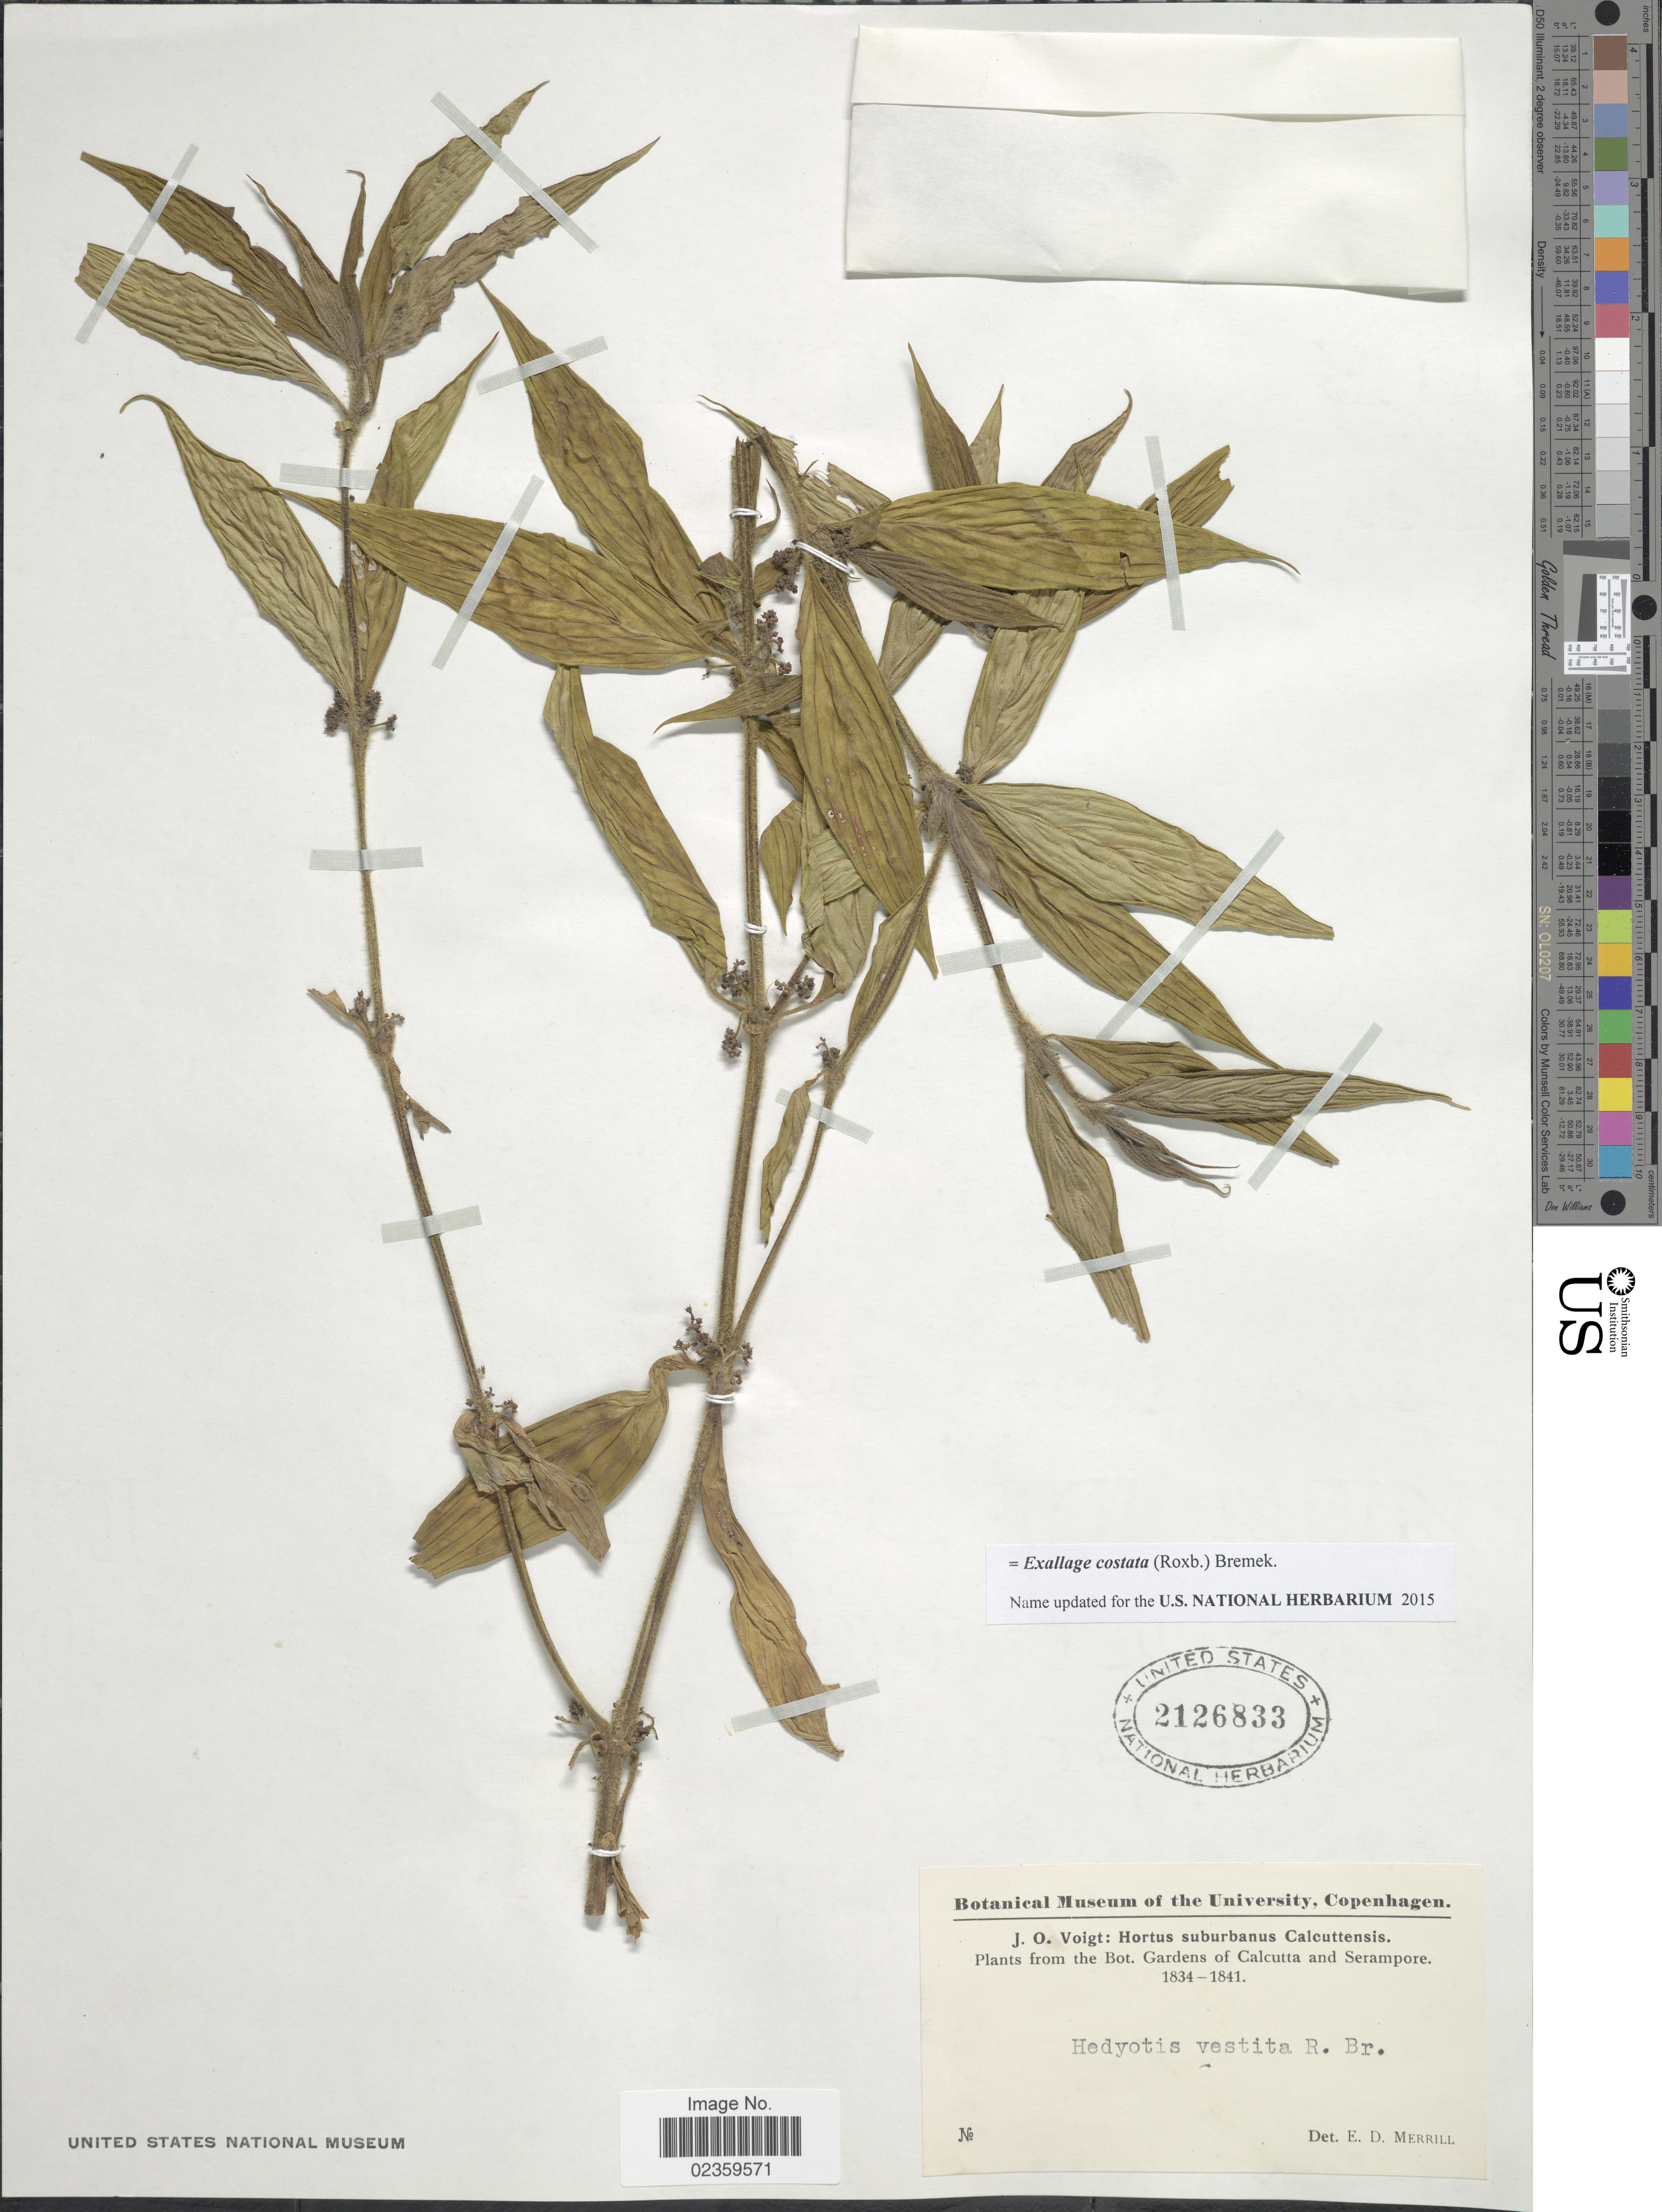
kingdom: Plantae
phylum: Tracheophyta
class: Magnoliopsida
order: Gentianales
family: Rubiaceae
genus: Exallage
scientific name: Exallage costata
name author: (Roxb.) Bremek.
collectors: J. O. Voigt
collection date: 1834/1841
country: India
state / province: West Bengal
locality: The Bot. Gardens of Calcutta and Serampore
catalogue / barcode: US 2126833